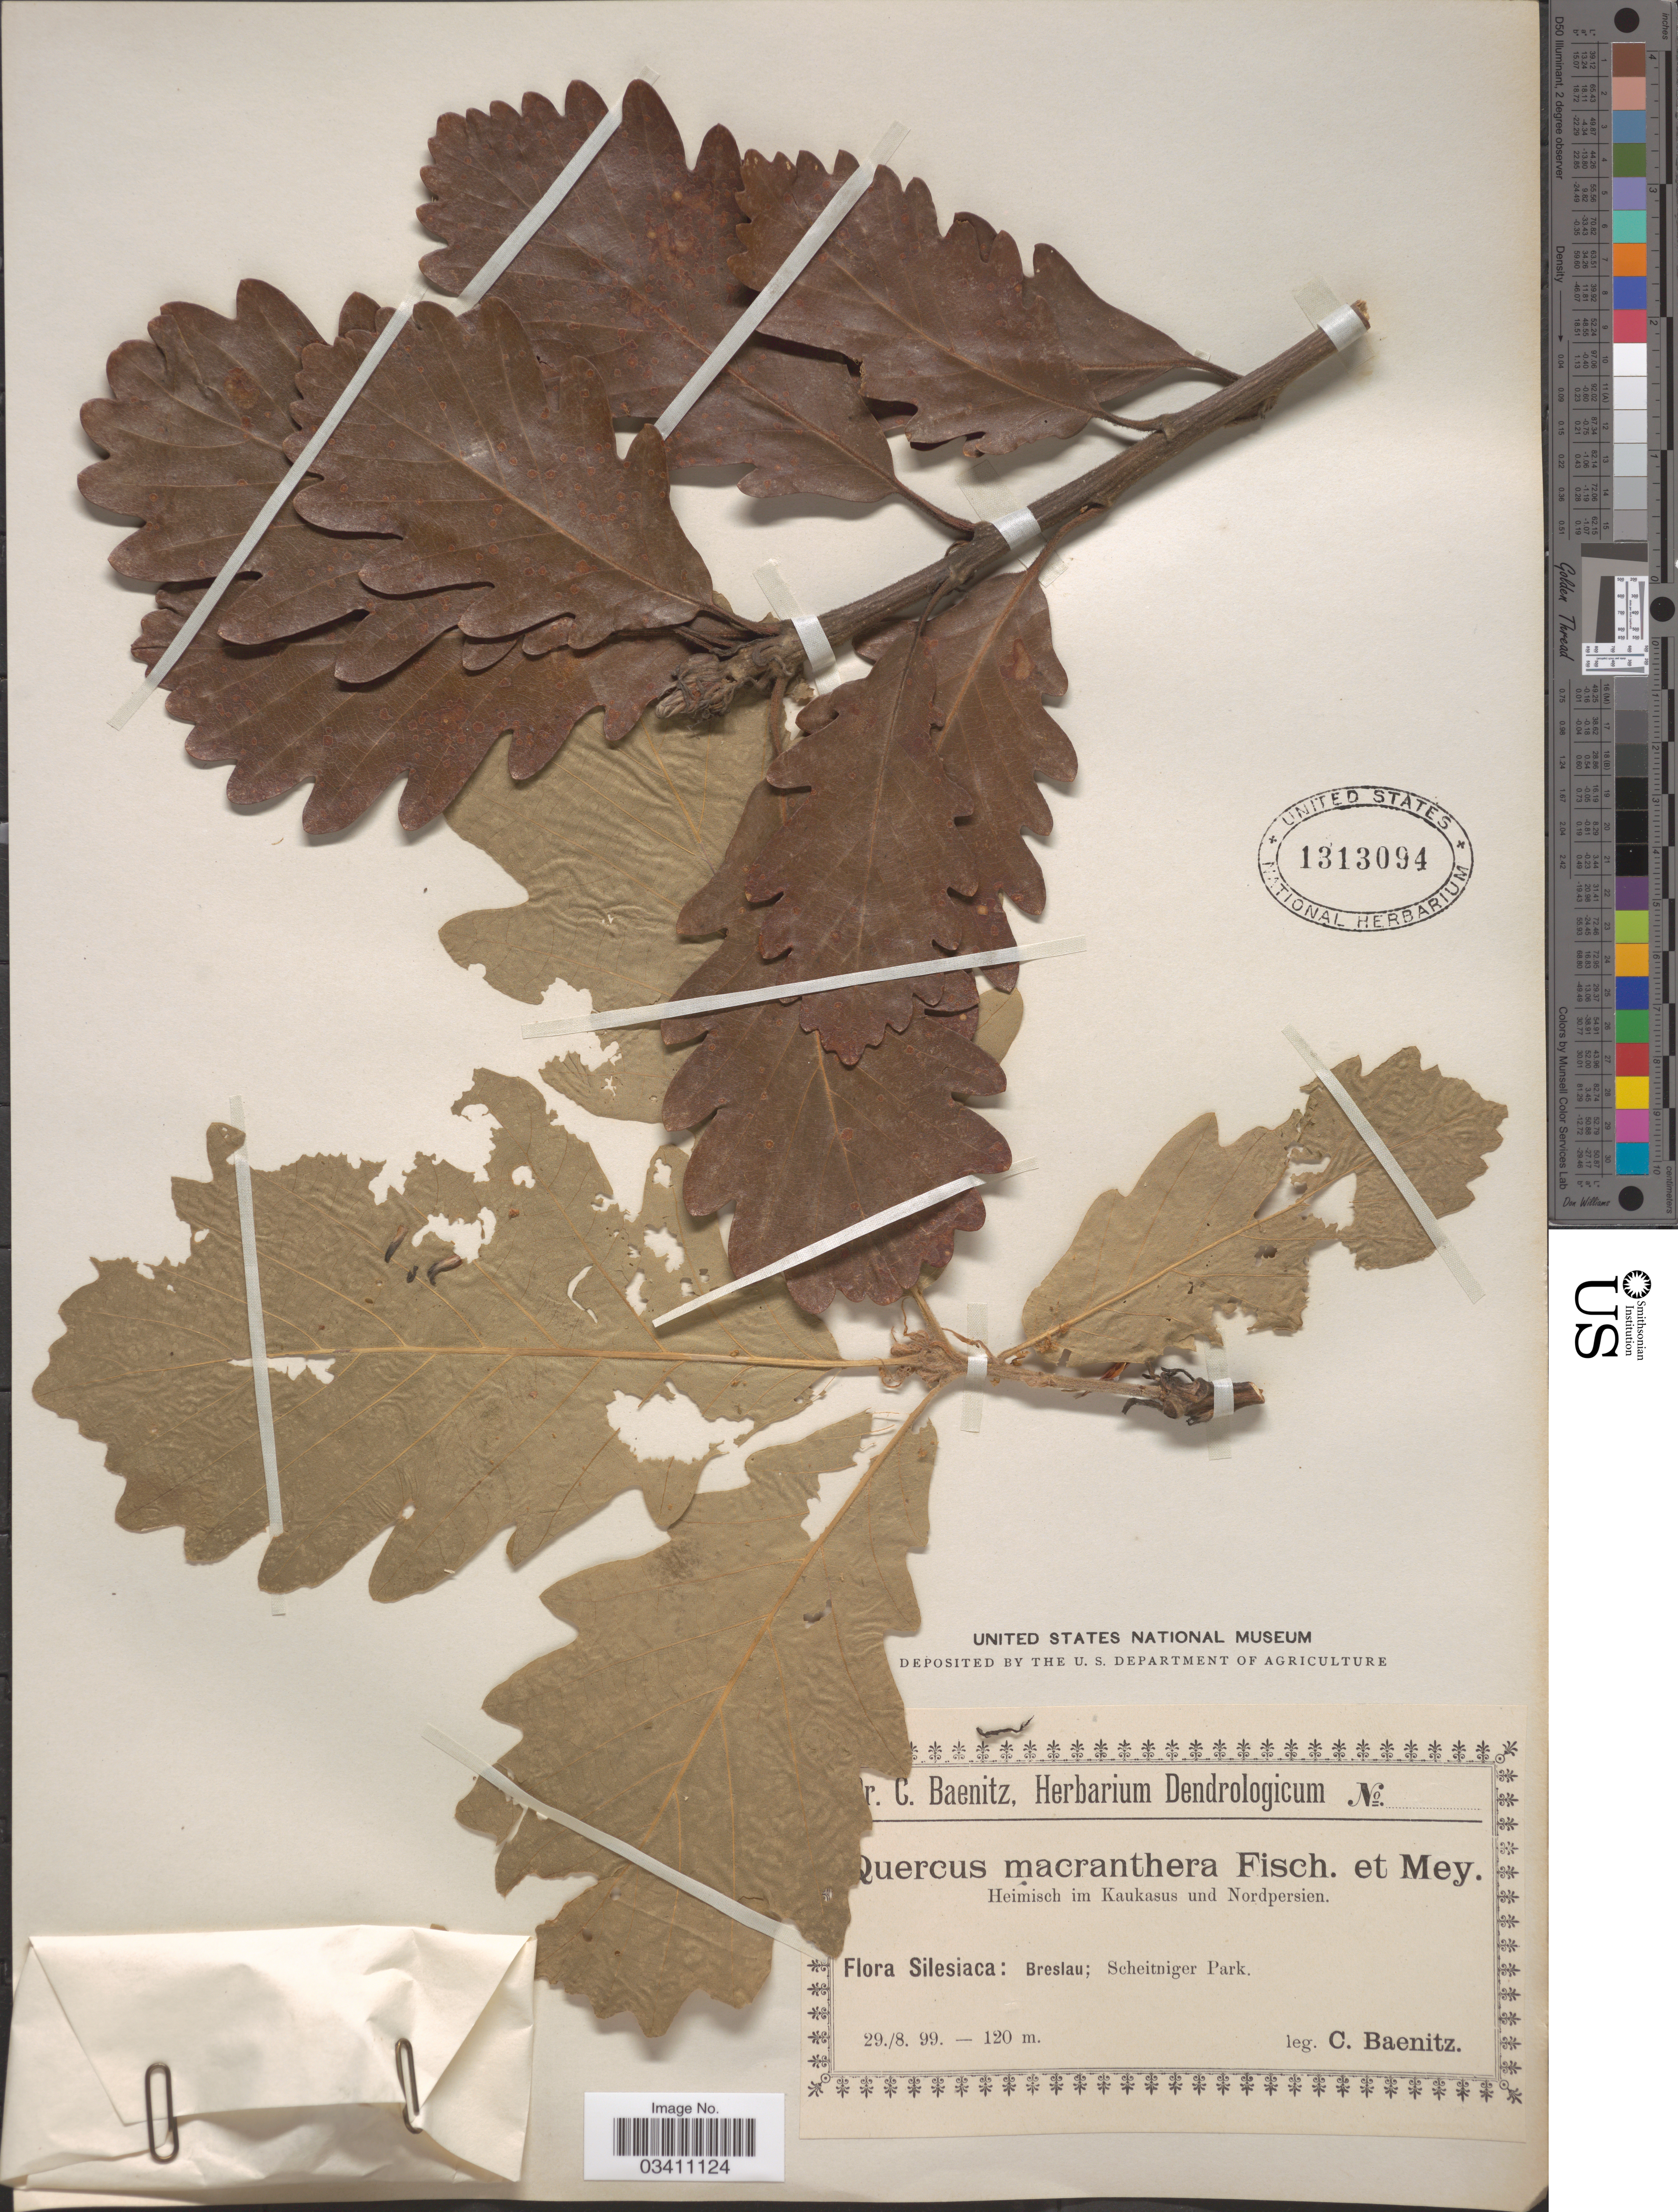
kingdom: Plantae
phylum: Tracheophyta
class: Magnoliopsida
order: Fagales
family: Fagaceae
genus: Quercus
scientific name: Quercus macranthera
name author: Fisch. & C.A. Mey. ex Hohen.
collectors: C. G. Baenitz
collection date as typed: Transcribed d/m/y: 29/8/99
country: Poland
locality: Silesiaca: Breslau; Scheitniger Park.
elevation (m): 120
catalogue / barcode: US 1313094